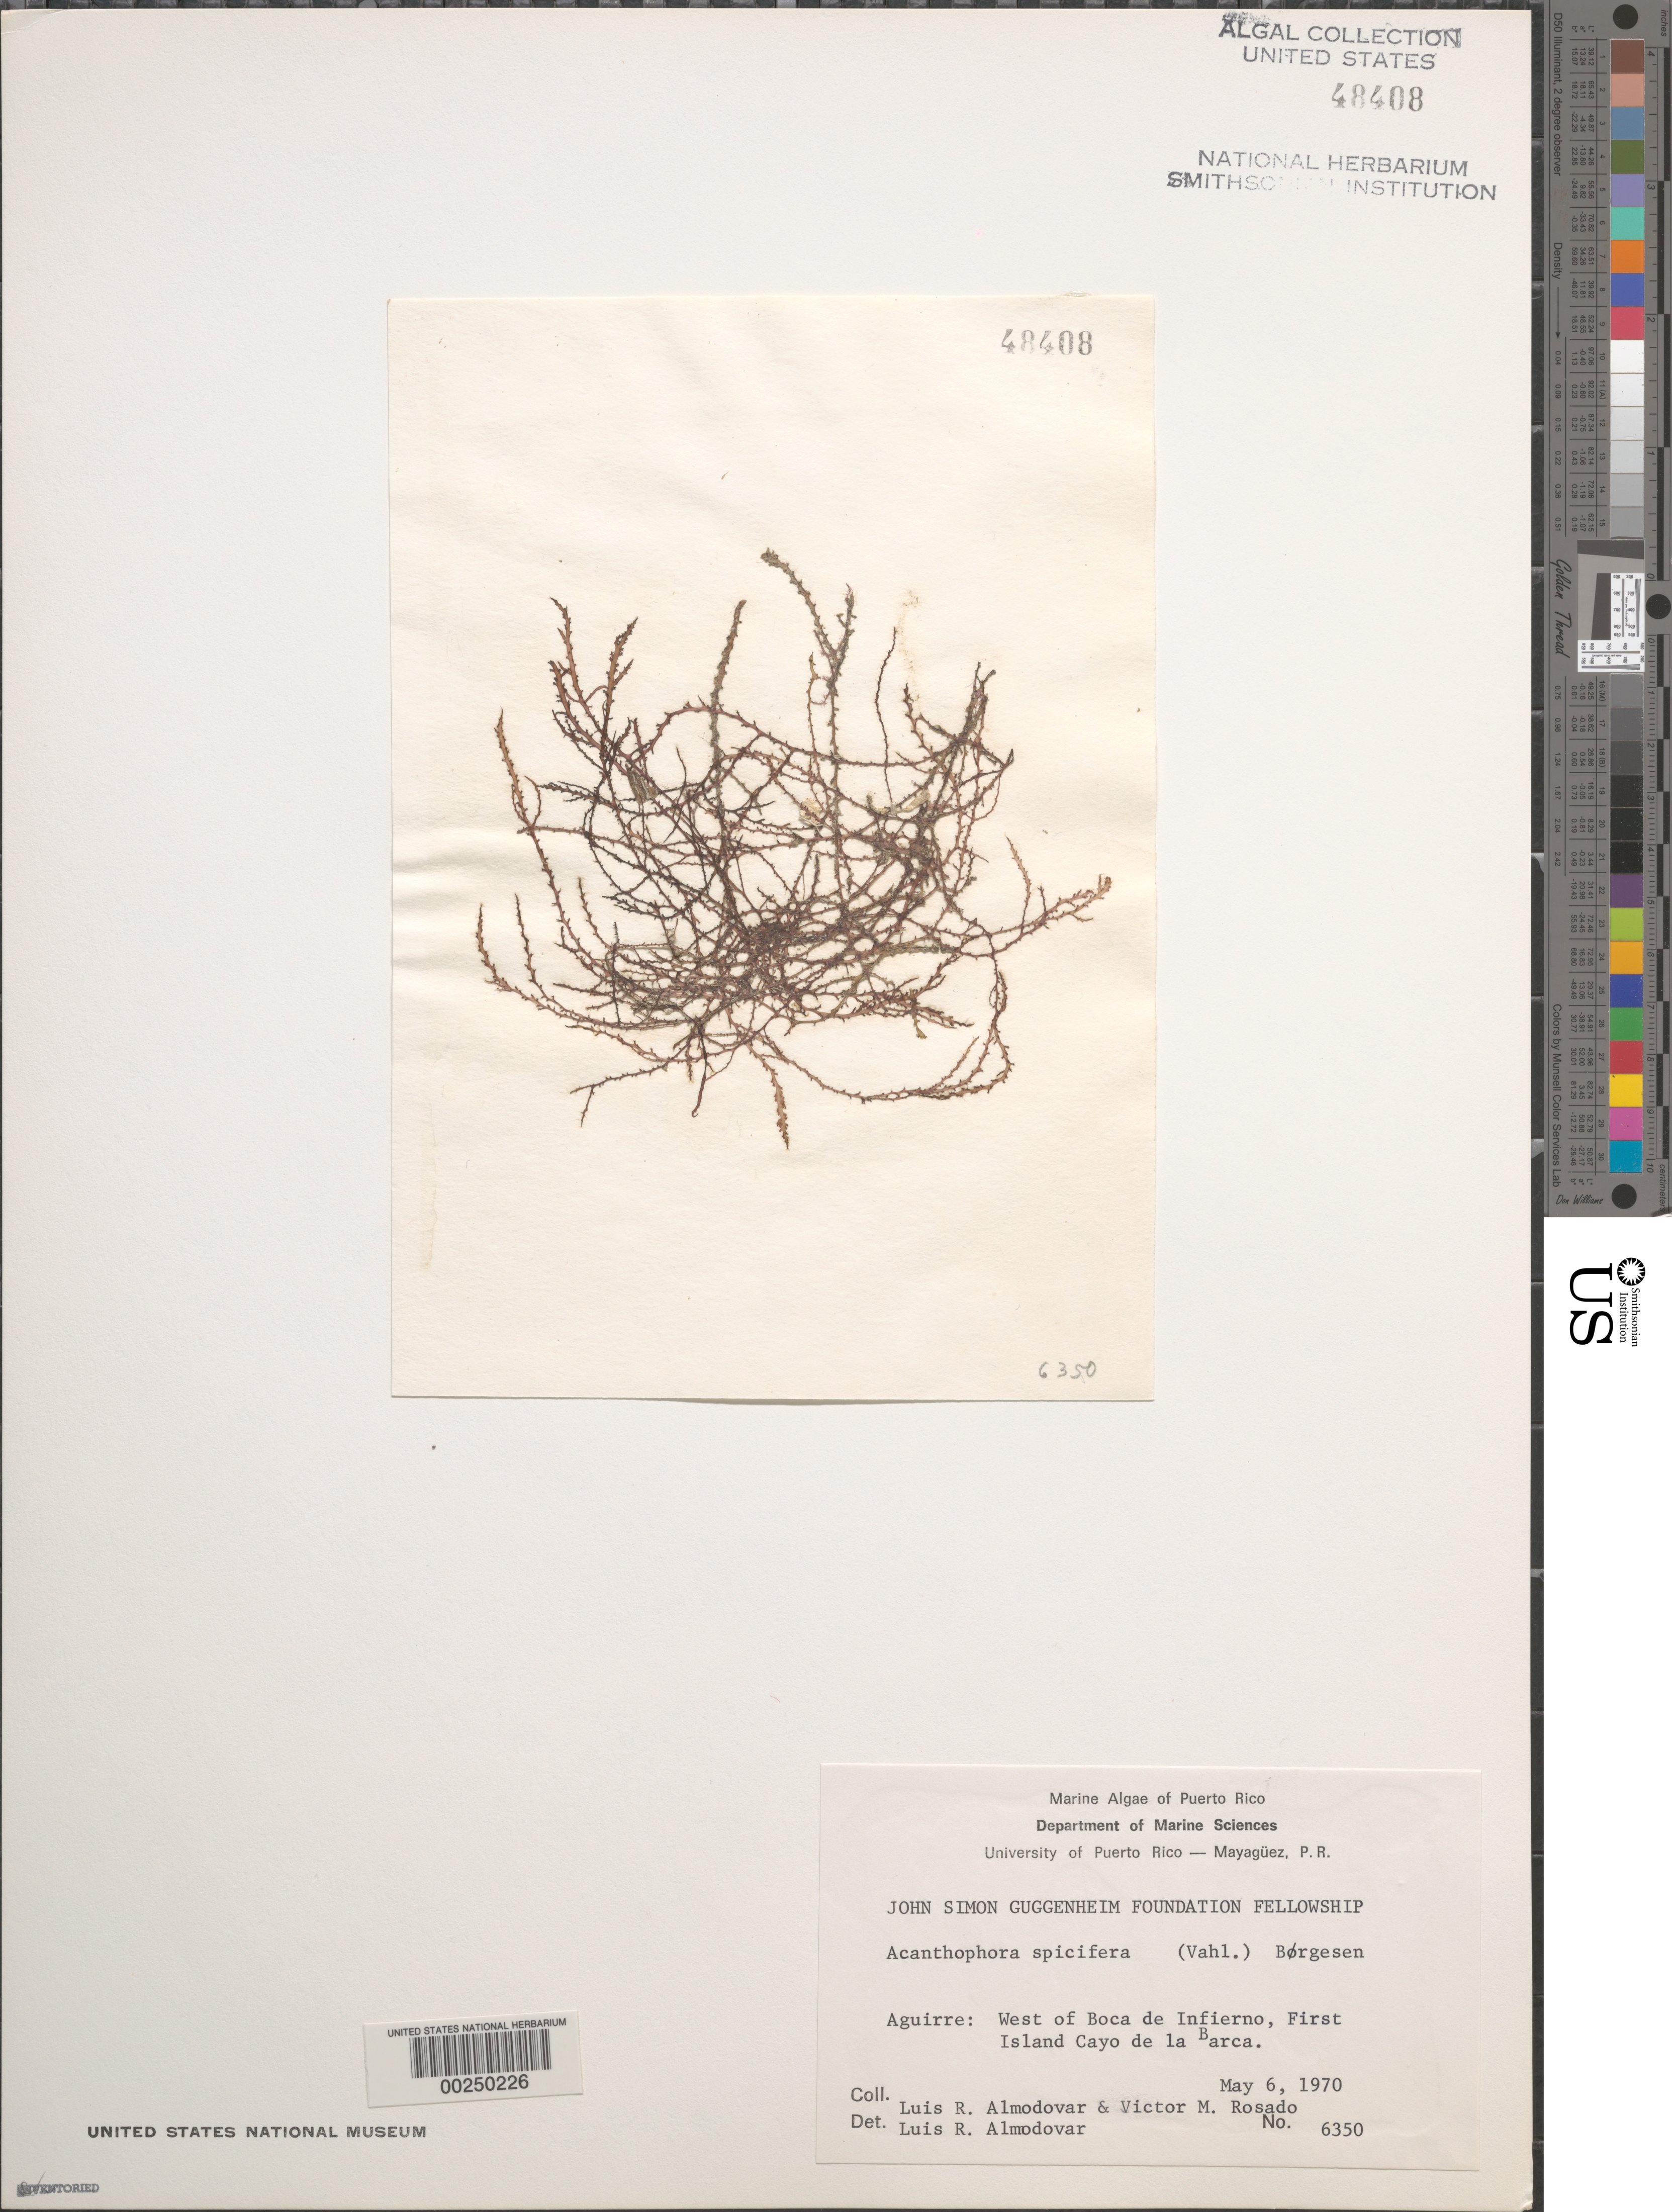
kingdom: Plantae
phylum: Rhodophyta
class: Florideophyceae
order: Ceramiales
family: Rhodomelaceae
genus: Acanthophora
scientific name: Acanthophora spicifera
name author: (Vahl) Børgesen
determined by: Almodovar, L. R.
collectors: L. Almodovar & V. Rosado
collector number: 6350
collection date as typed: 06 May 1970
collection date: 1970-05-06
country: Puerto Rico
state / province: Guayama / Salinas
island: Cayo de la Barca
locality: Aguirre, First island, west of Boca de Infierno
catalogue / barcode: US 48408